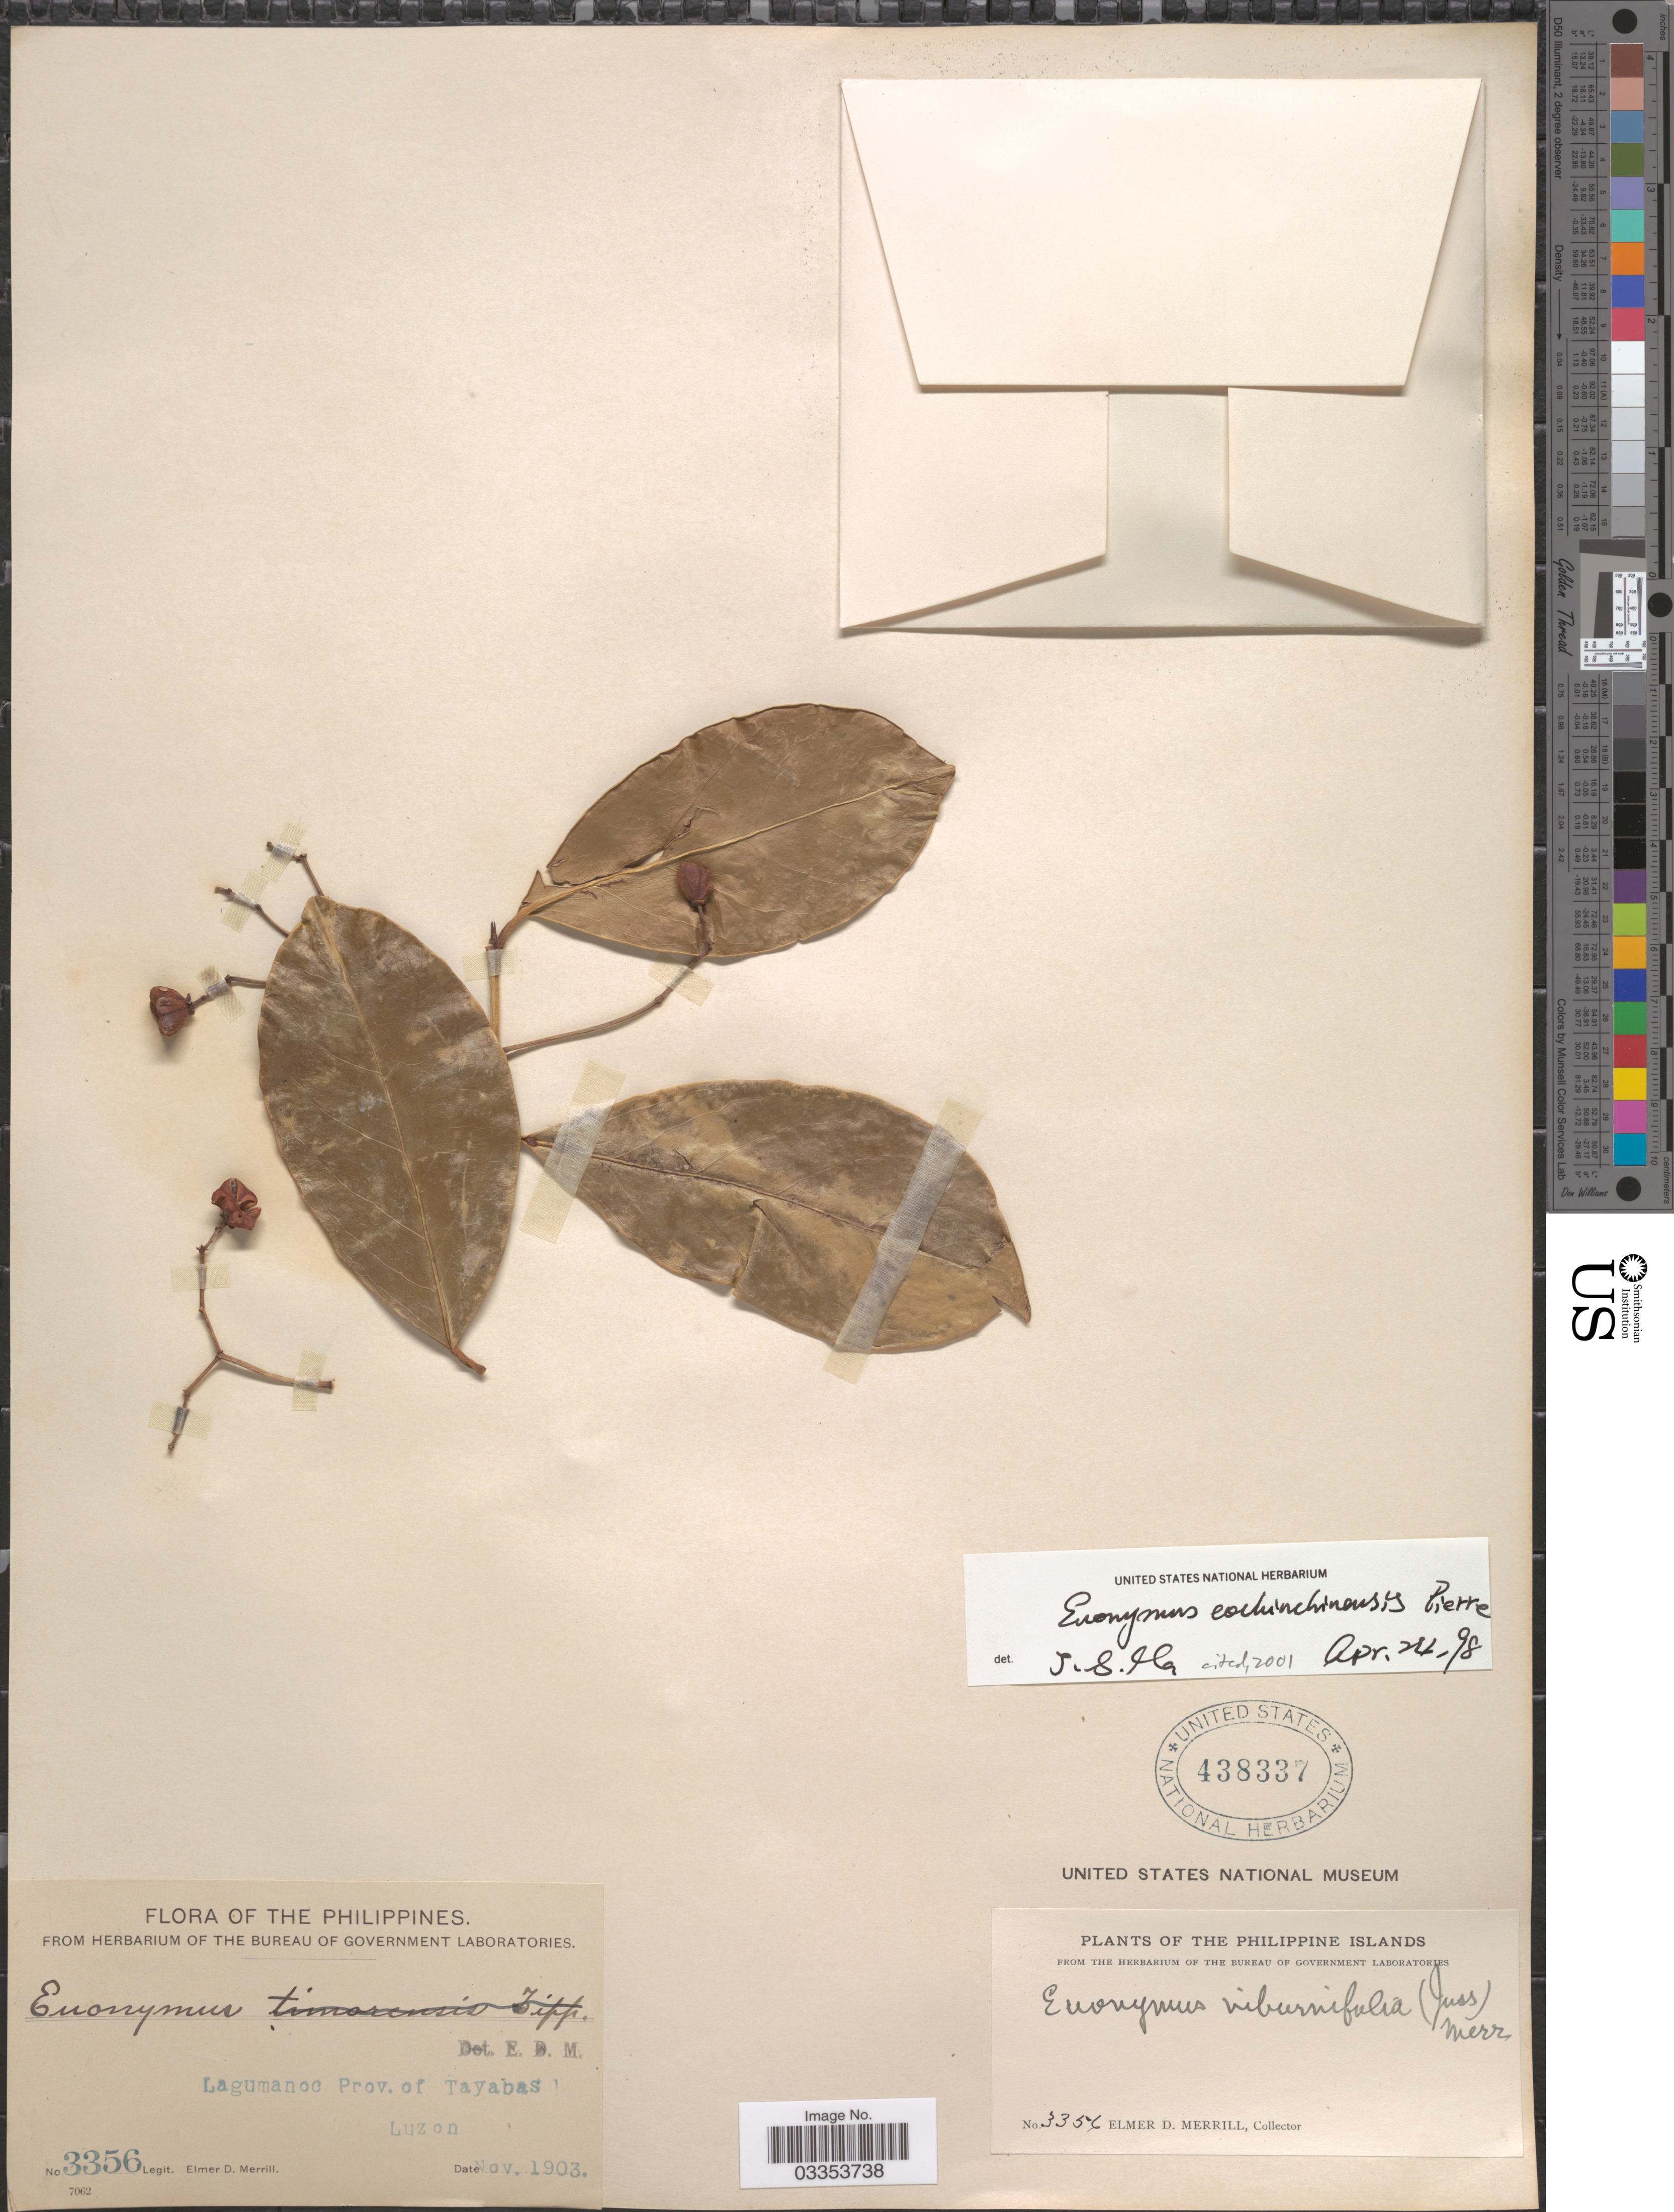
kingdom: Plantae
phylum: Tracheophyta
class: Magnoliopsida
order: Celastrales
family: Celastraceae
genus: Euonymus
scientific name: Euonymus cochinchinensis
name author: Pierre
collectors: E. D. Merrill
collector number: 3356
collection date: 1903-11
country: Philippines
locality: The Philippine Islands. Lagumanoc Prov. of Tayabas, Luzon.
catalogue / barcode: US 438337